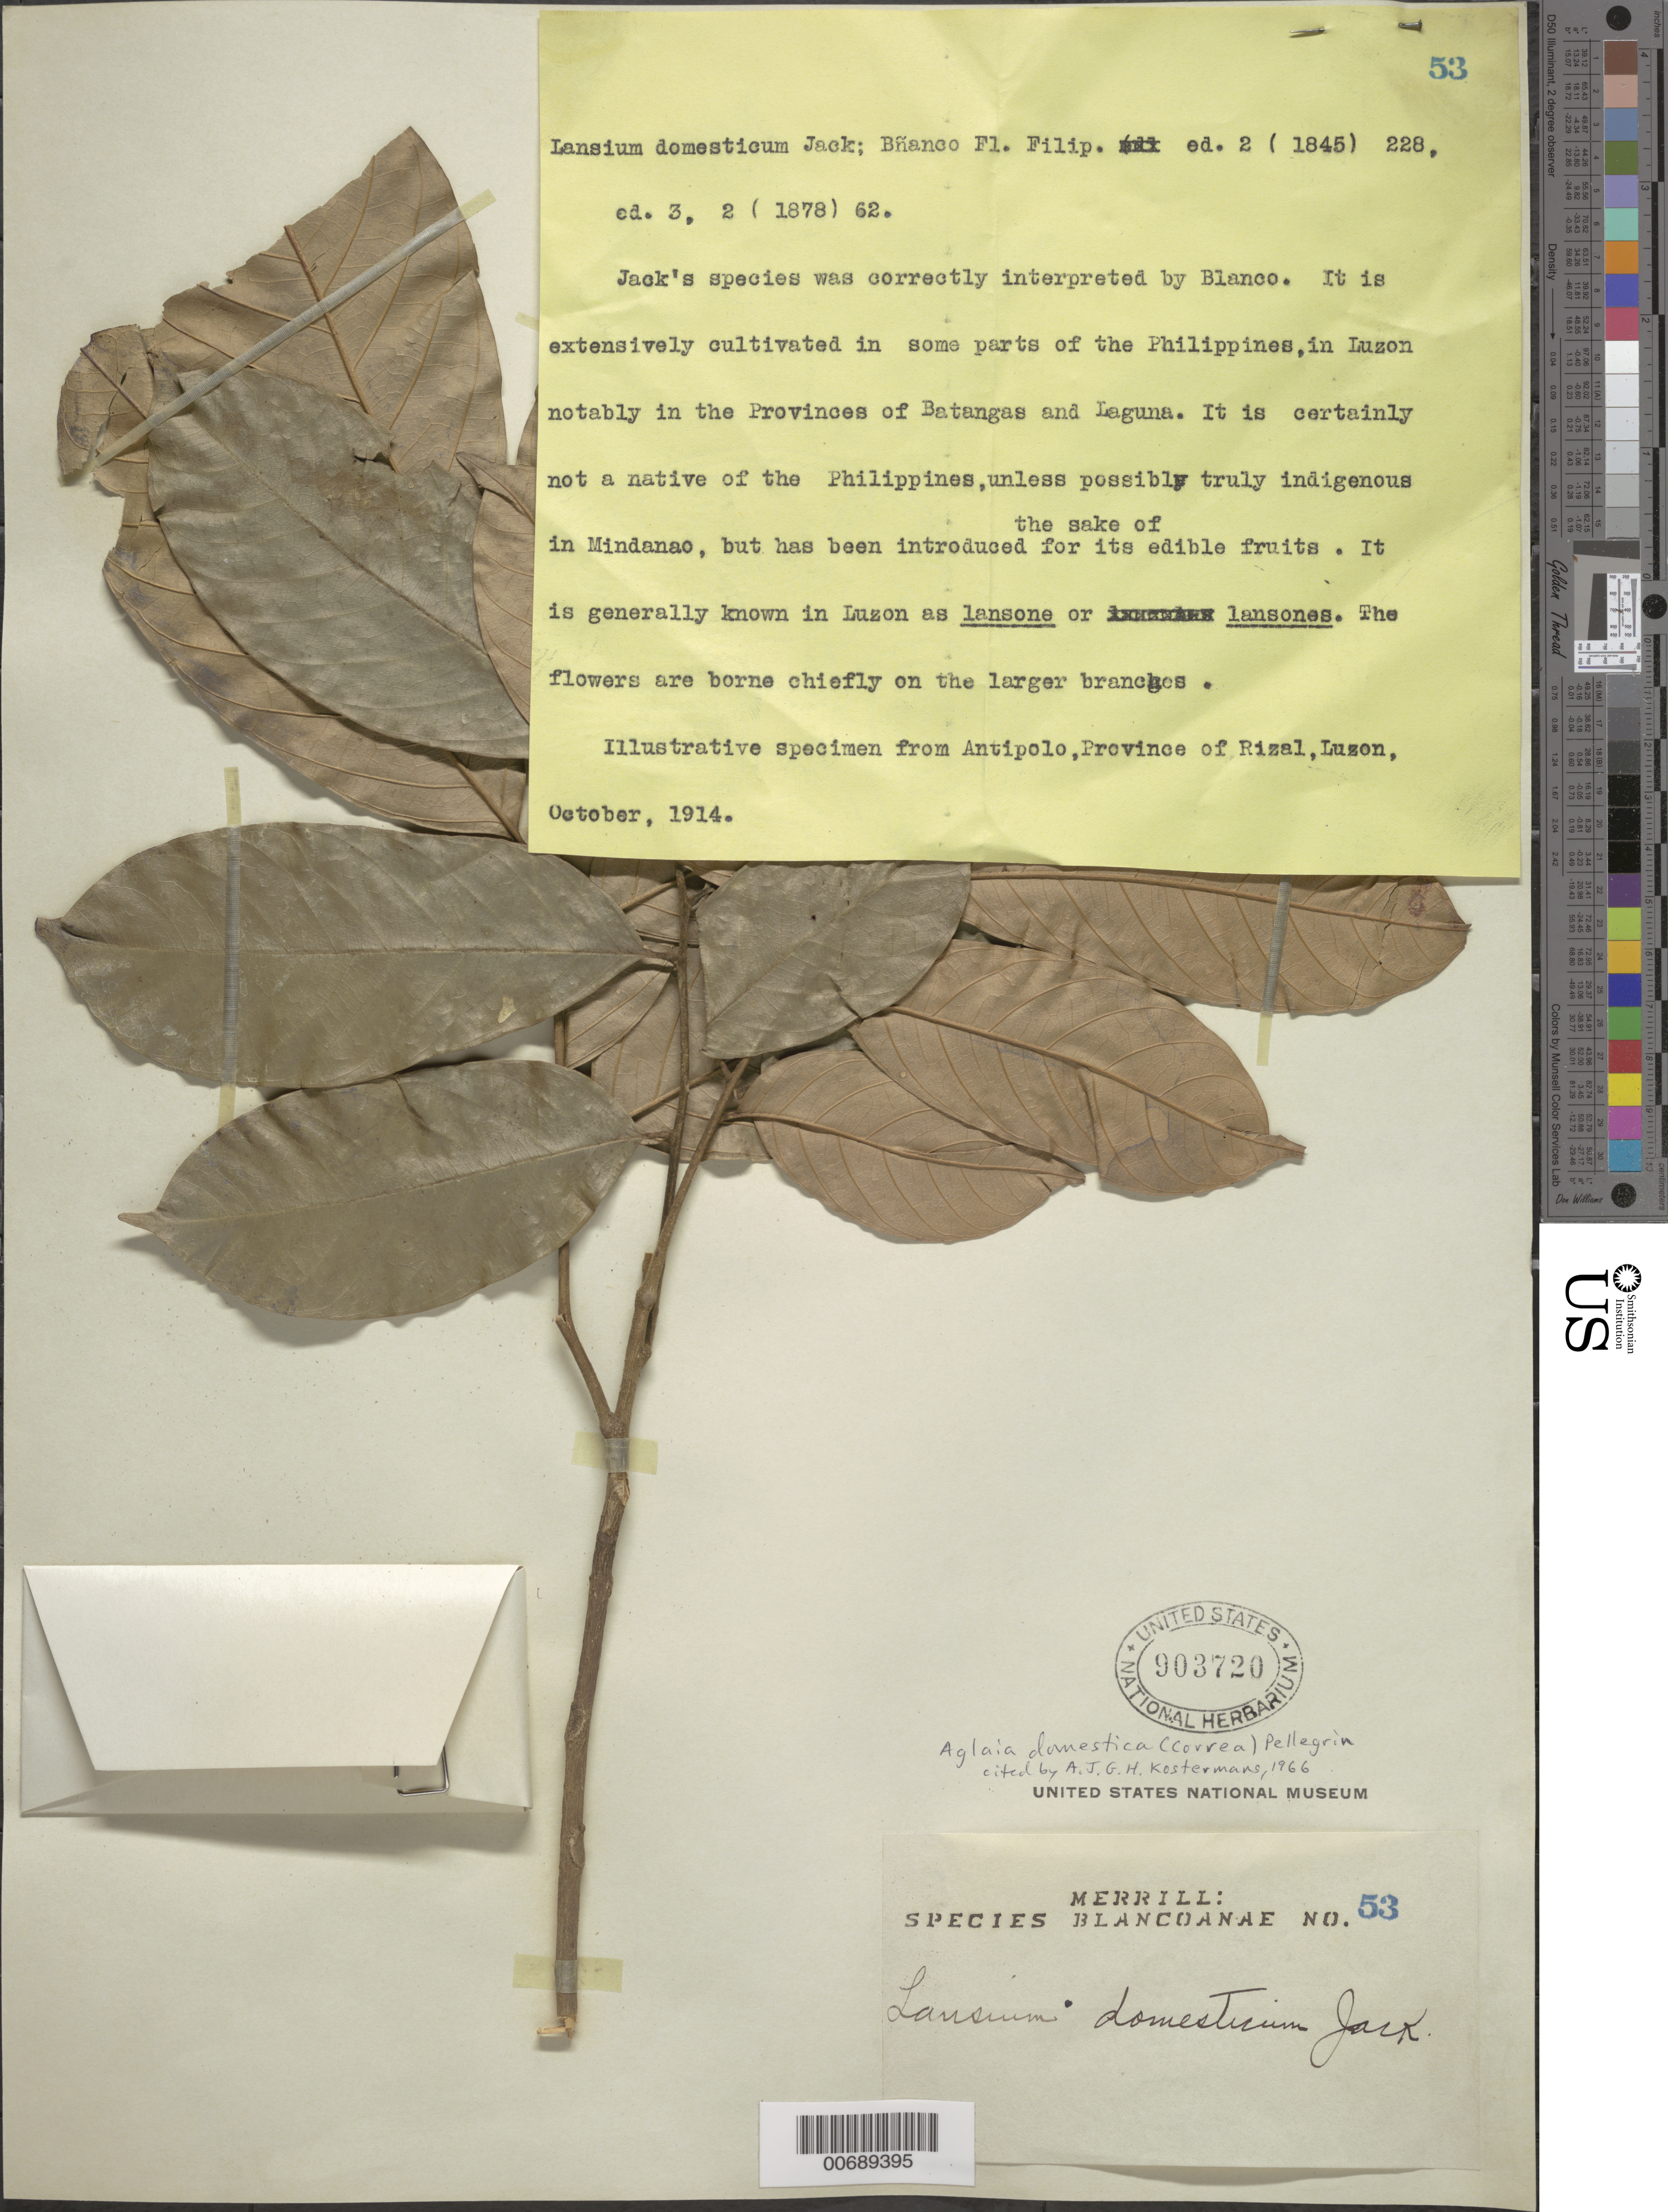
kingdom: Plantae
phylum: Tracheophyta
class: Magnoliopsida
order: Sapindales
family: Anacardiaceae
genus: Mangifera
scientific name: Mangifera indica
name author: L.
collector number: Sp. Blancoan. 0002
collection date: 1914-04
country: Philippines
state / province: Calabarzon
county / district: Rizal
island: Luzon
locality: Manila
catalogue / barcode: US 903769